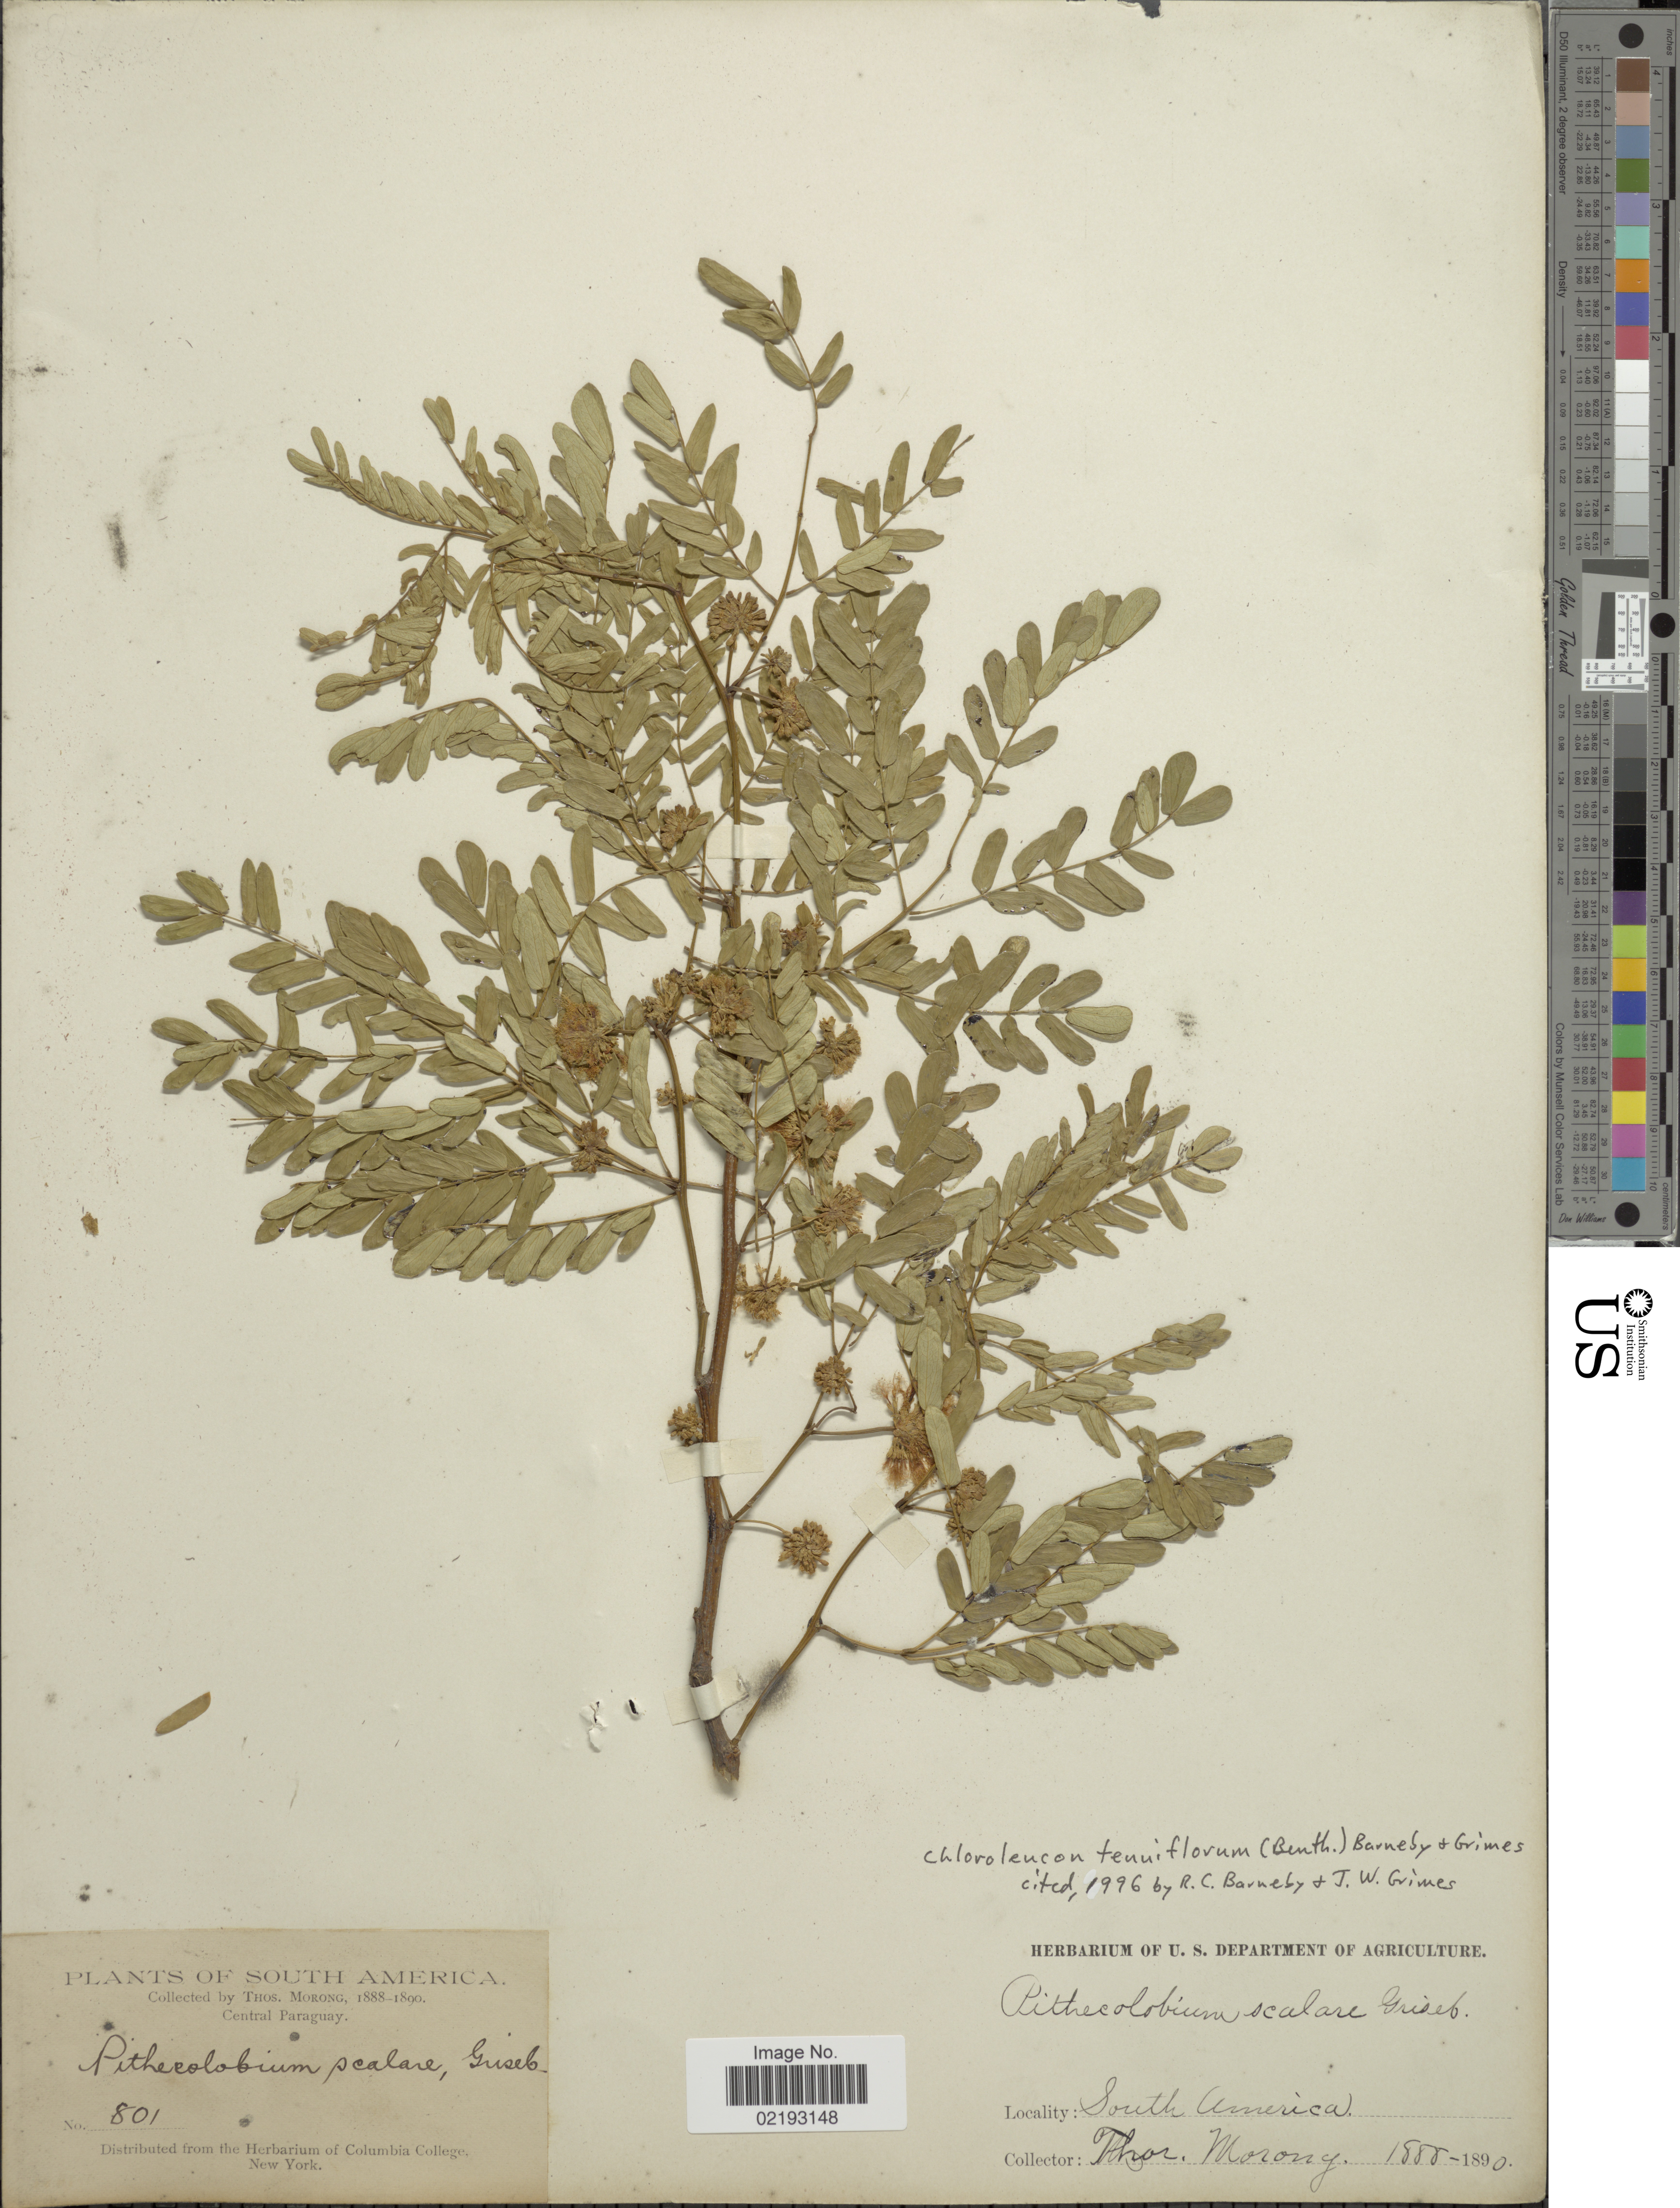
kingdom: Plantae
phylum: Tracheophyta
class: Magnoliopsida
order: Fabales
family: Fabaceae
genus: Chloroleucon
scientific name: Chloroleucon tenuiflorum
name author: (Benth.) Barneby & J.W. Grimes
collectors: ex herb. T. Morong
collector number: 801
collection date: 1888/1890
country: Paraguay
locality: South America, Central Paraguay